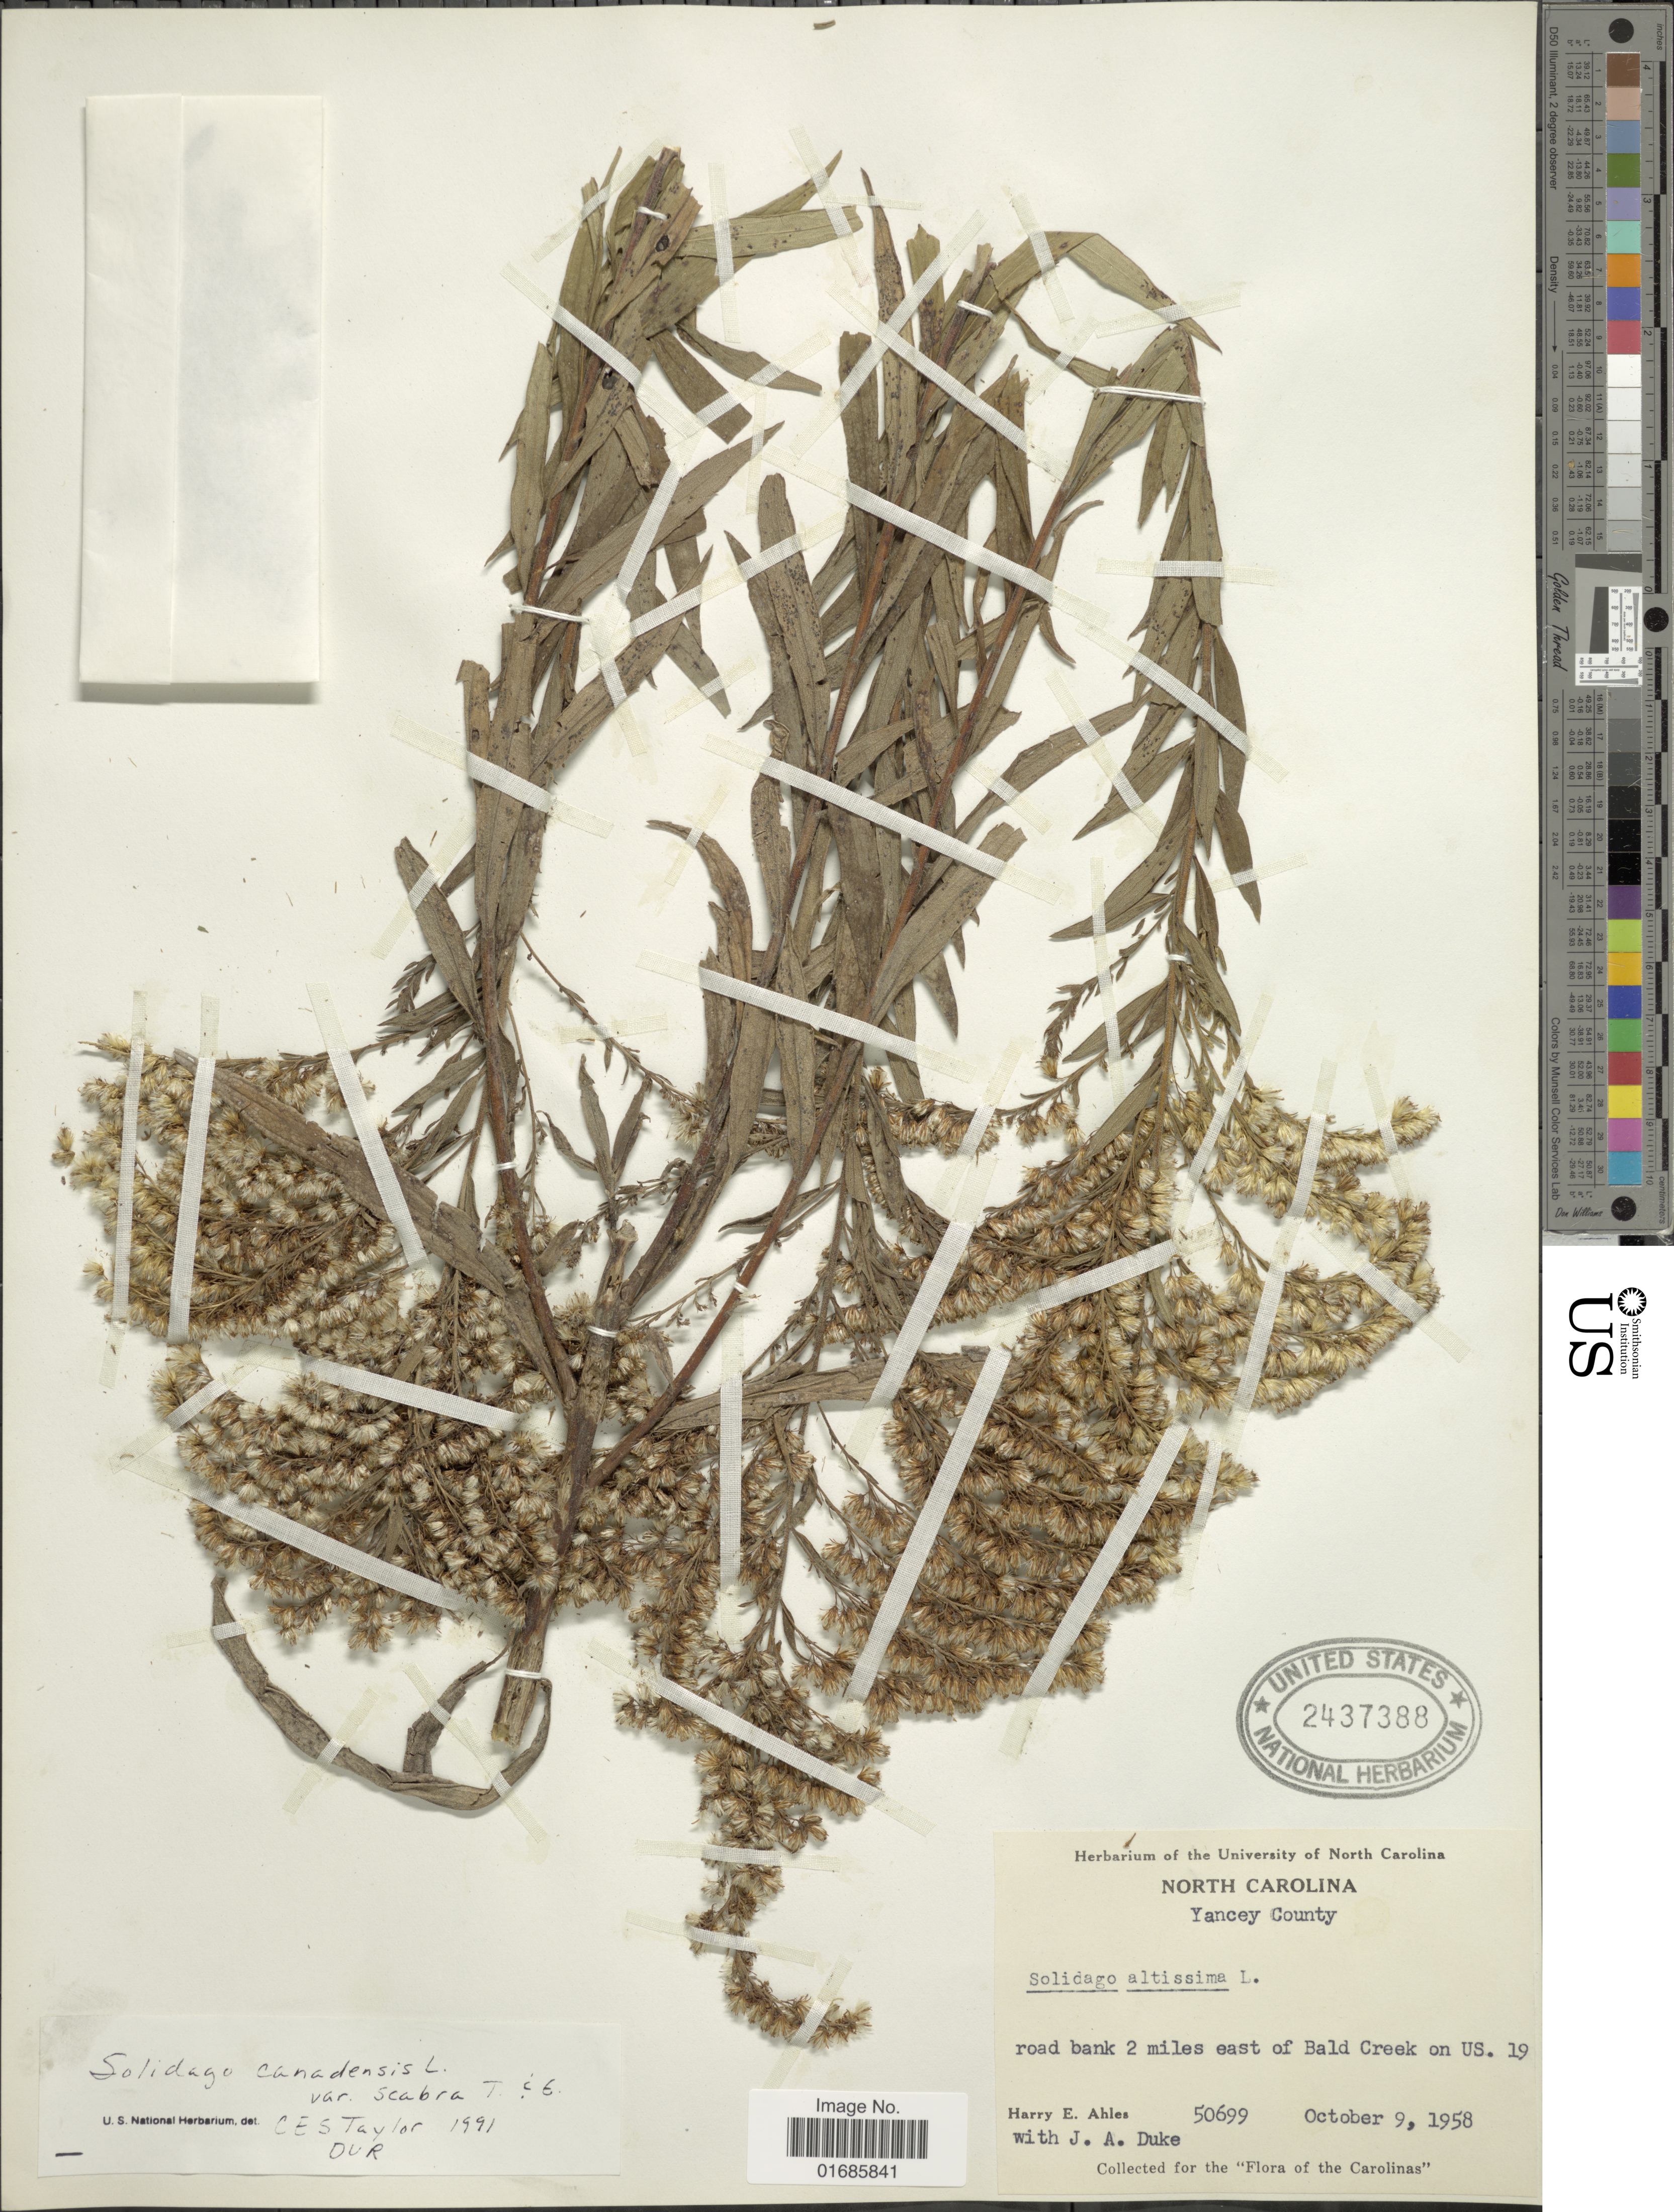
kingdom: Plantae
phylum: Tracheophyta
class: Magnoliopsida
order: Asterales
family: Asteraceae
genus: Solidago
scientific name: Solidago canadensis var. scabra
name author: (Muhl. ex Willd.) Torr. & A. Gray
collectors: H. E. Ahles & J. A. Duke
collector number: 50699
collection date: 1958-10-09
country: United States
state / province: North Carolina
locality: Yancey County, road bank 2 miles east of Bald Creek on US. 19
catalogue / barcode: US 2437388